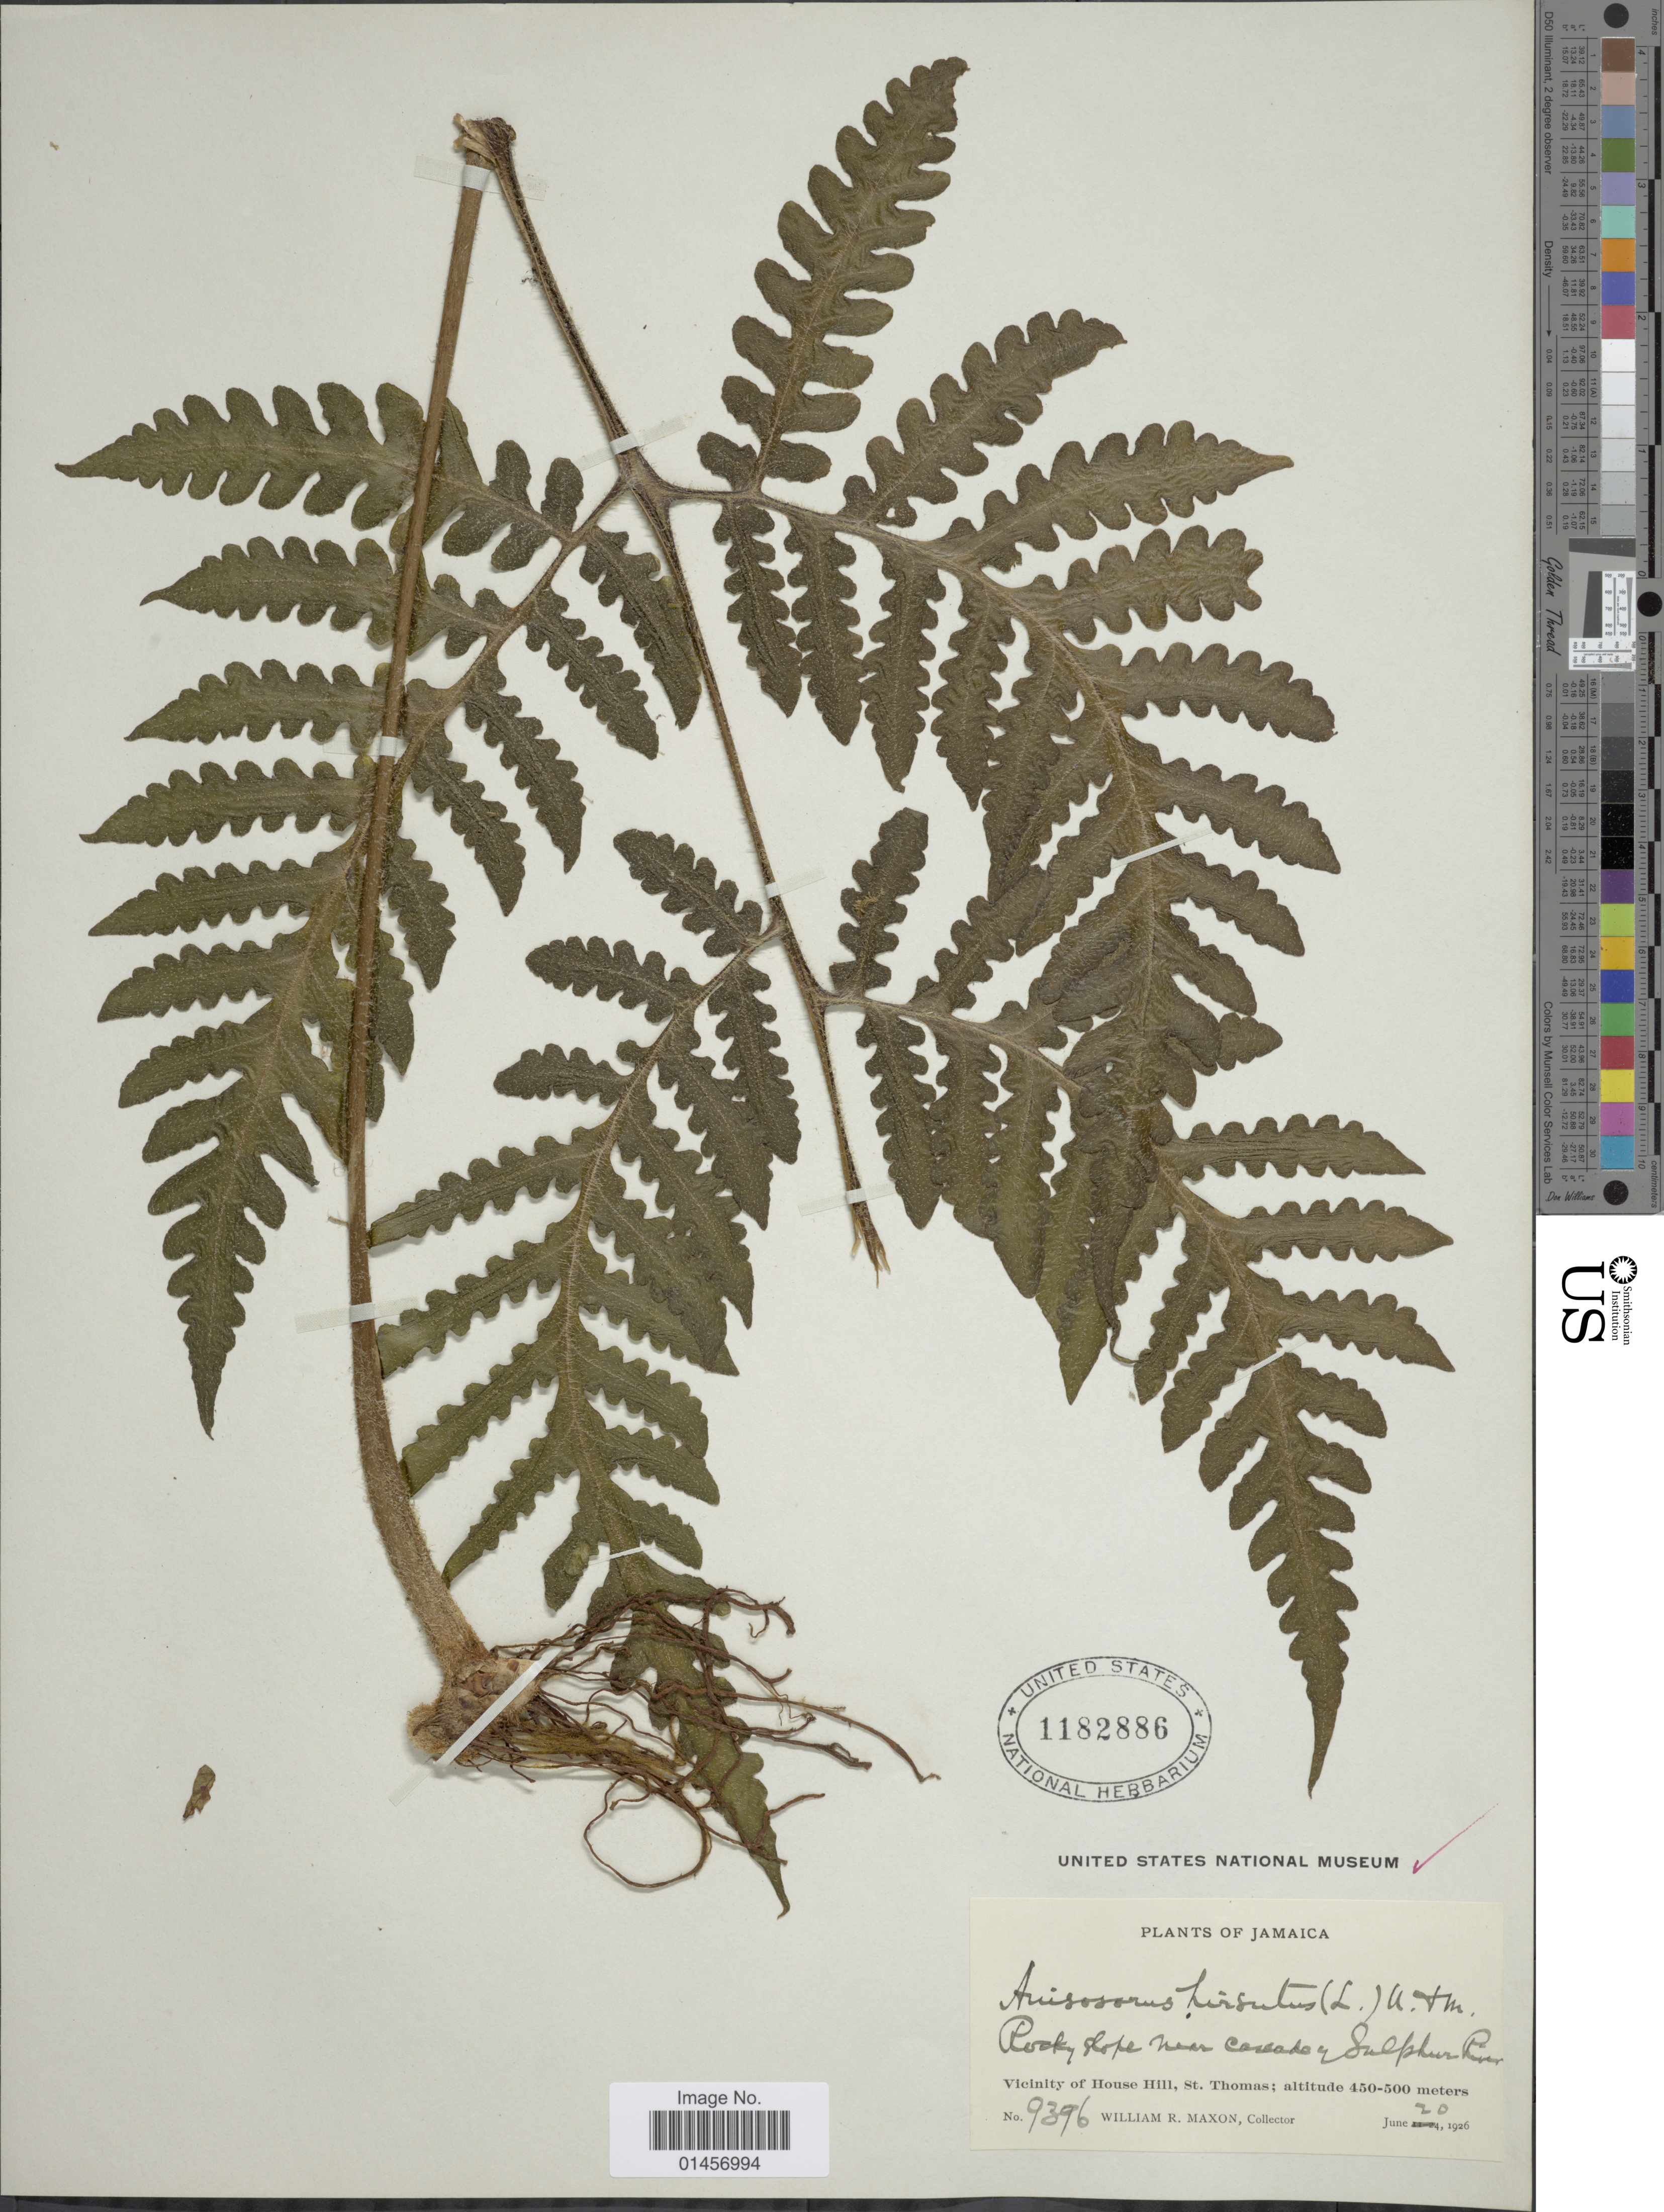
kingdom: Plantae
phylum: Tracheophyta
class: Polypodiopsida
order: Polypodiales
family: Lonchitidaceae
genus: Lonchitis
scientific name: Lonchitis hirsuta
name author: L.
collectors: W. R. Maxon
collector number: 9396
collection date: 1926-06-20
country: Jamaica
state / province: Saint Thomas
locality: Vicinity of House Hill, St. Thomas. Rocky slope near Cascade of Sulphur river.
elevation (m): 450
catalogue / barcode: US 1182886